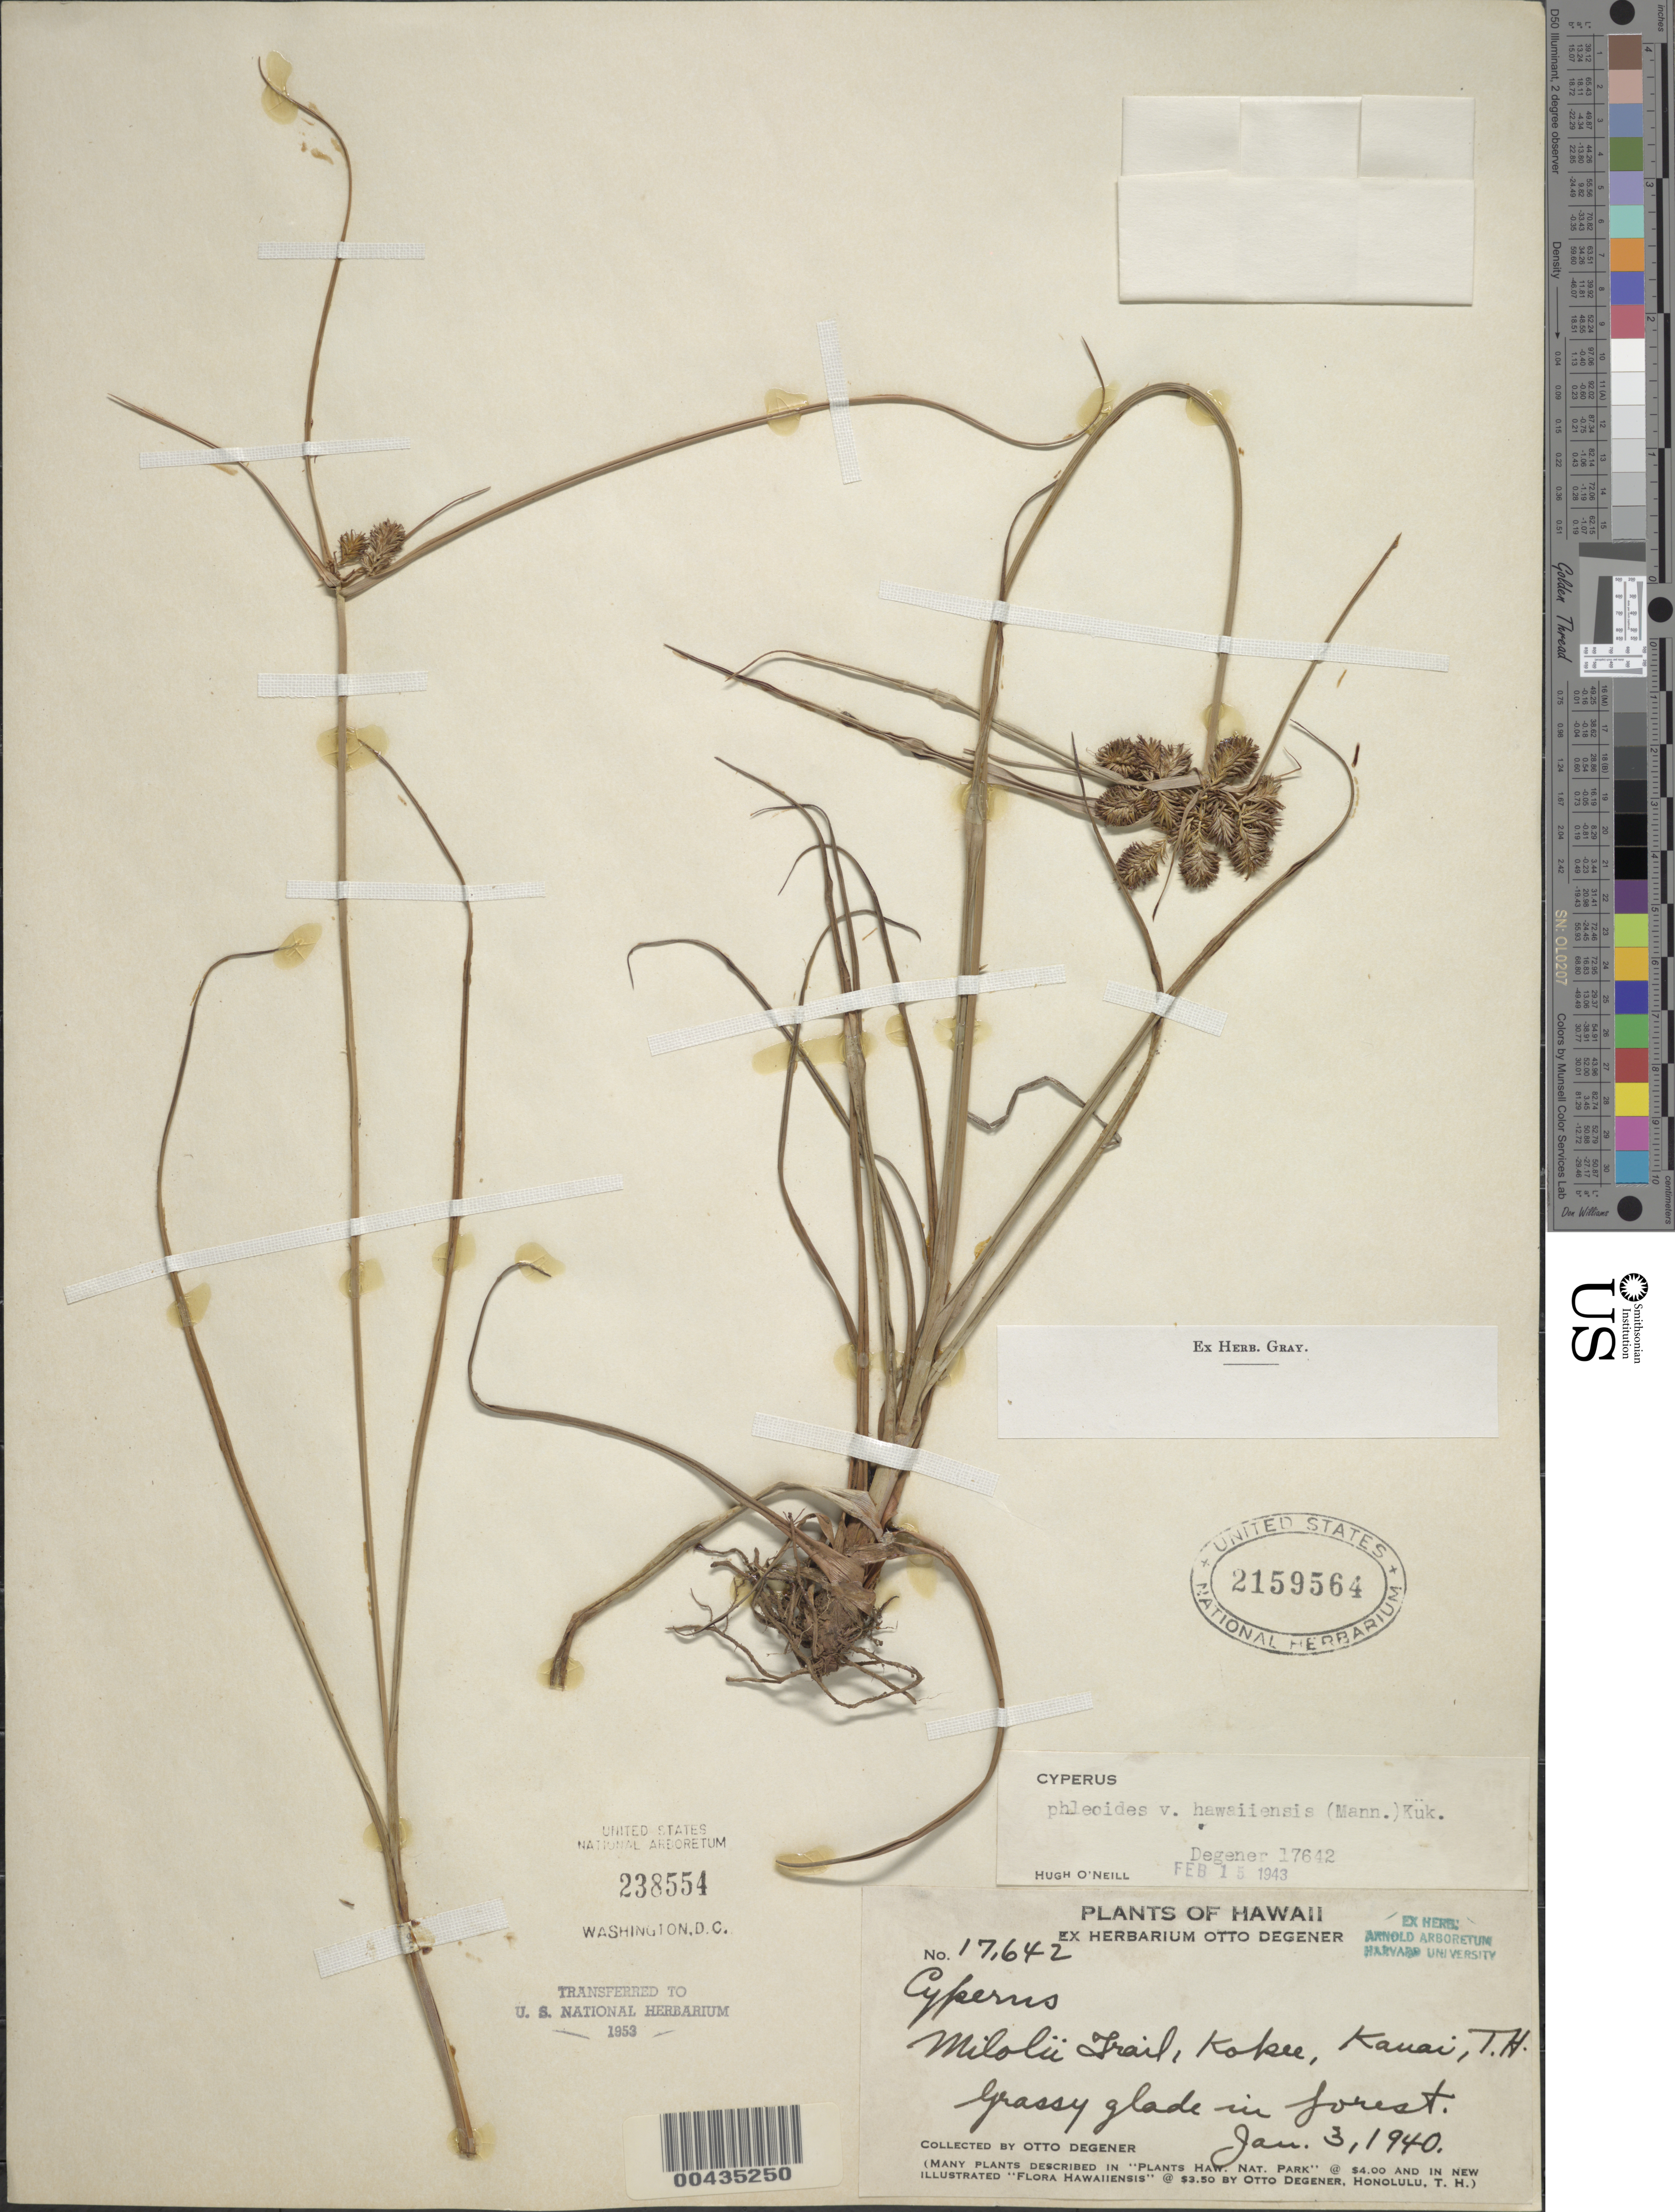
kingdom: Plantae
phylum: Tracheophyta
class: Liliopsida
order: Poales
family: Cyperaceae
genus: Cyperus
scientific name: Cyperus phleoides var. hawaiiensis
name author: (H. Mann) Kük.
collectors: O. Degener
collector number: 17642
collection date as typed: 3 Jan 1940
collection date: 1940-01-03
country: United States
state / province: Hawaii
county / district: Kauai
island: Kaua'i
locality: Milolii Trail, Kokee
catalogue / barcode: US 2159564